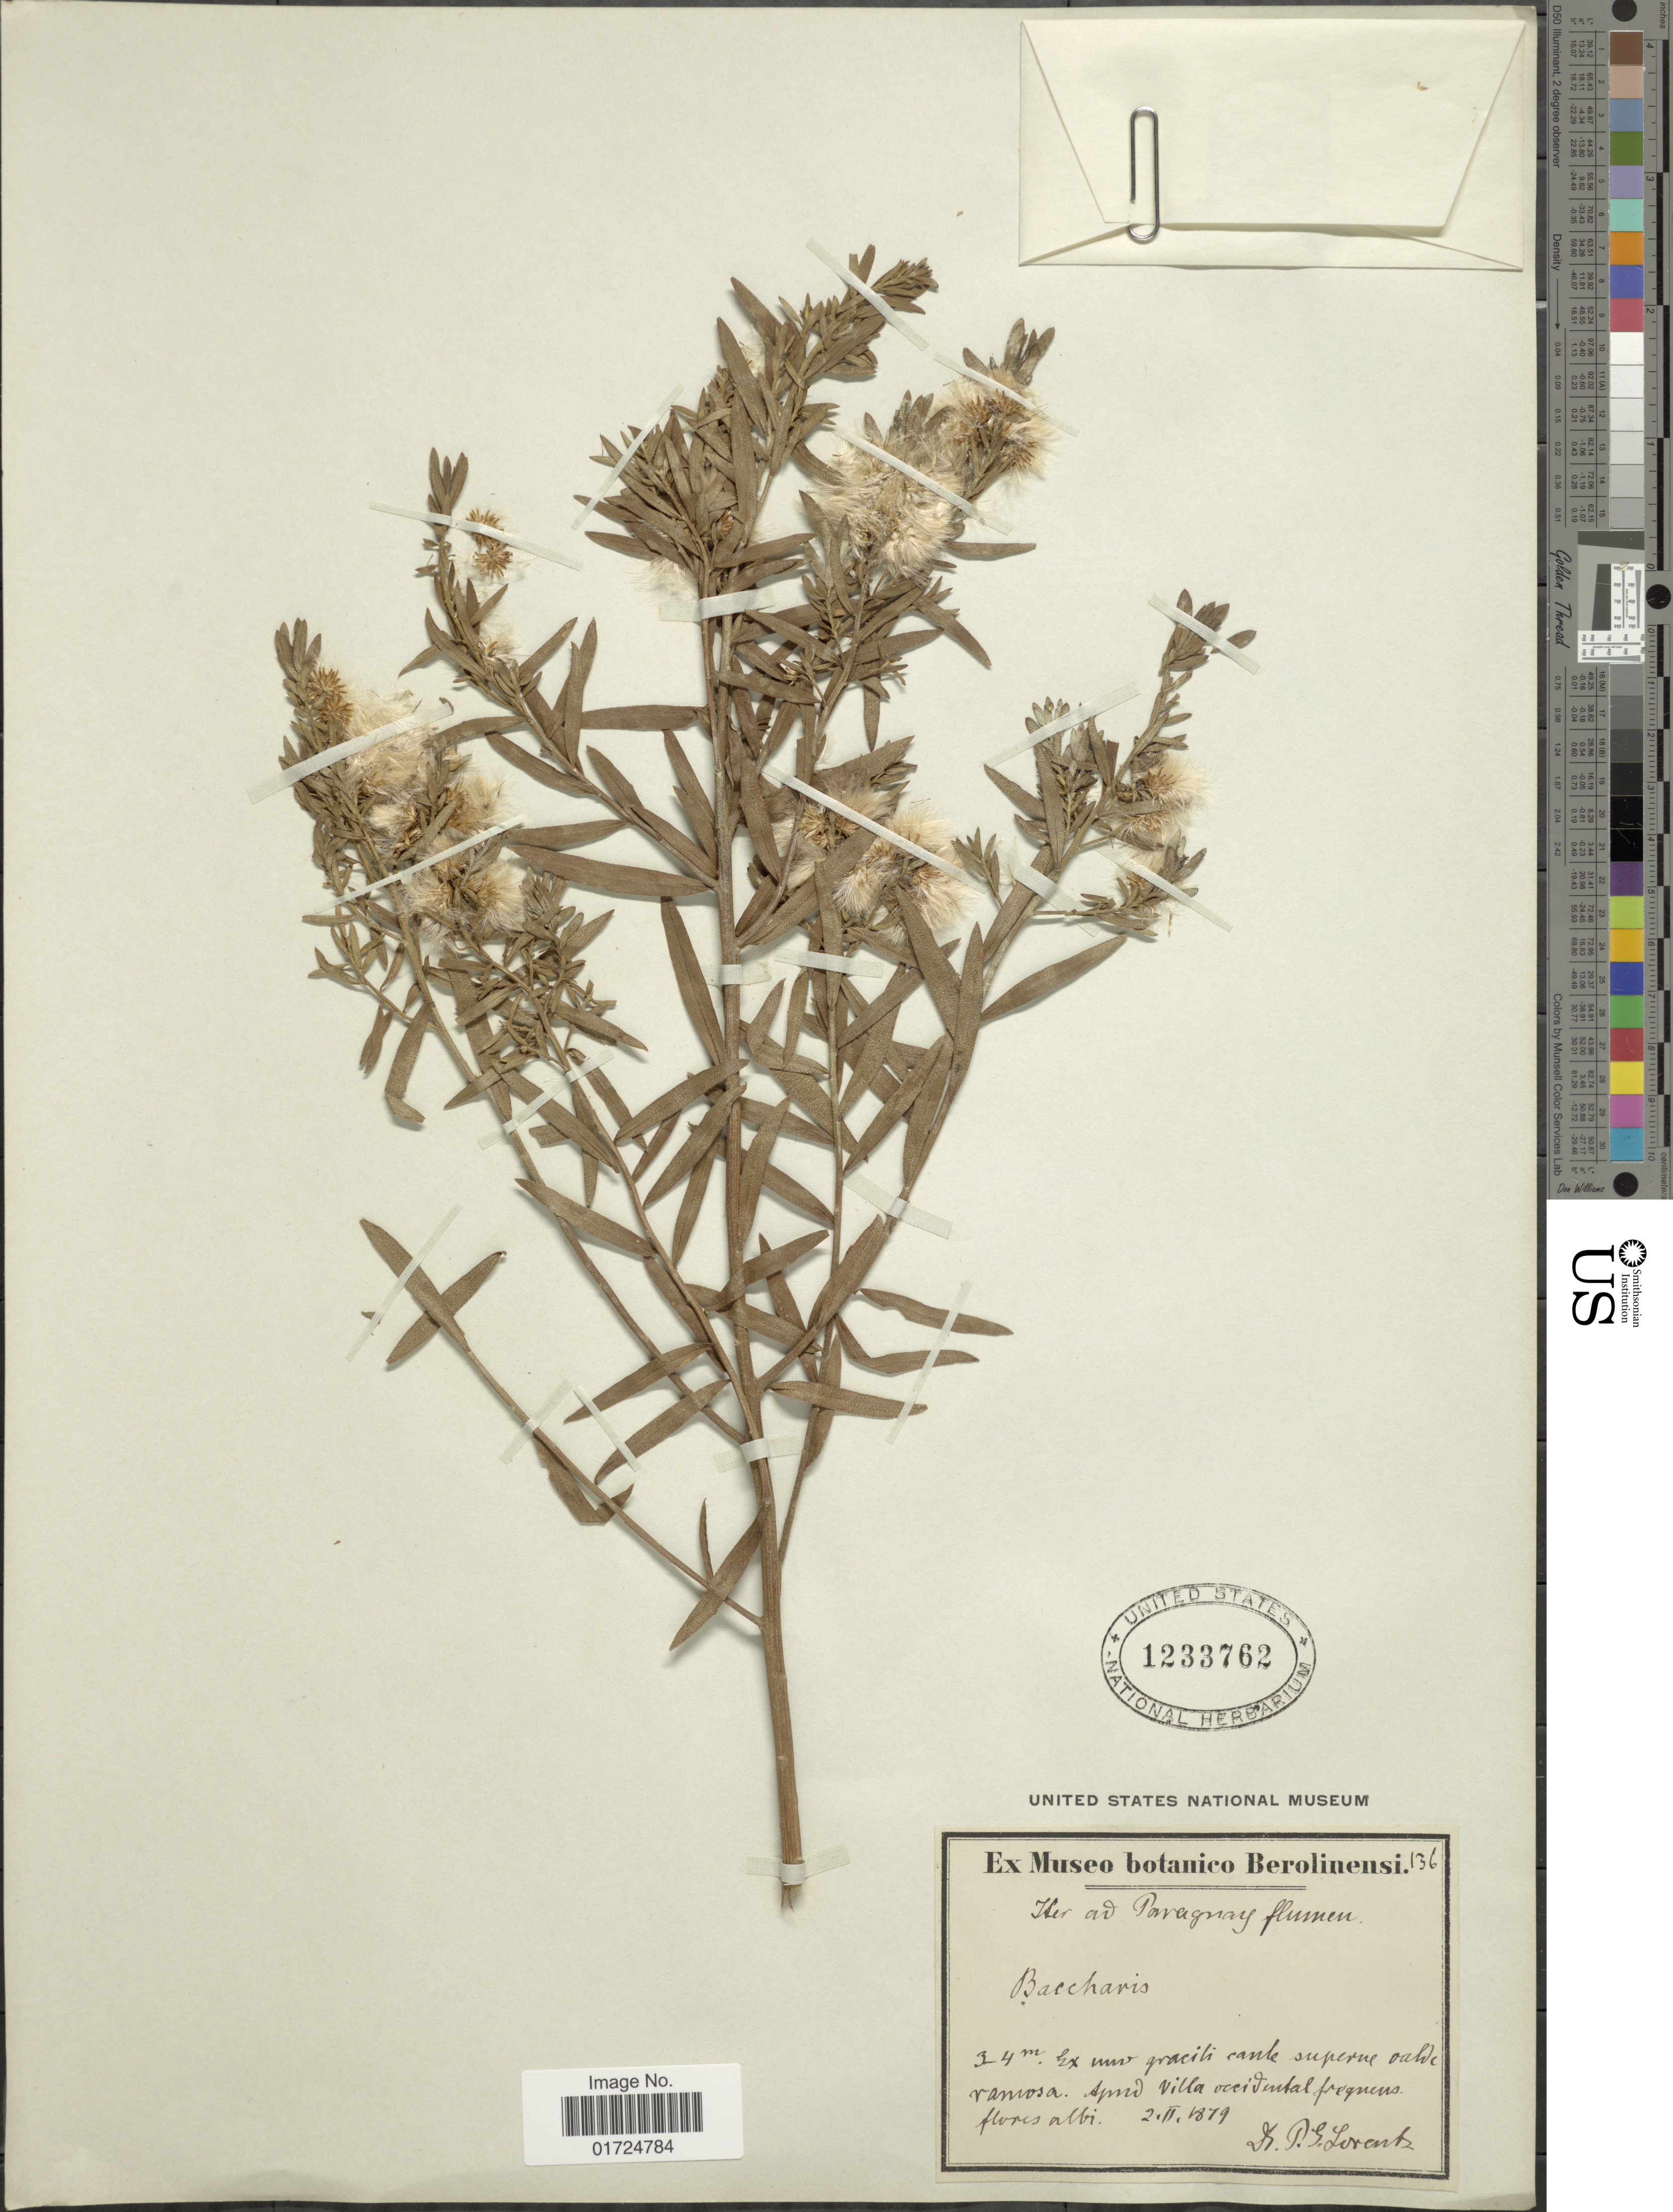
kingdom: Plantae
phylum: Tracheophyta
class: Magnoliopsida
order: Asterales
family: Asteraceae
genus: Baccharis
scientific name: Baccharis dracunculifolia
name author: DC.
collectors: P. G. Lorentz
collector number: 136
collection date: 1879-02-02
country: Paraguay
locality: Apud Villa occidental frequens.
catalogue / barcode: US 1233762